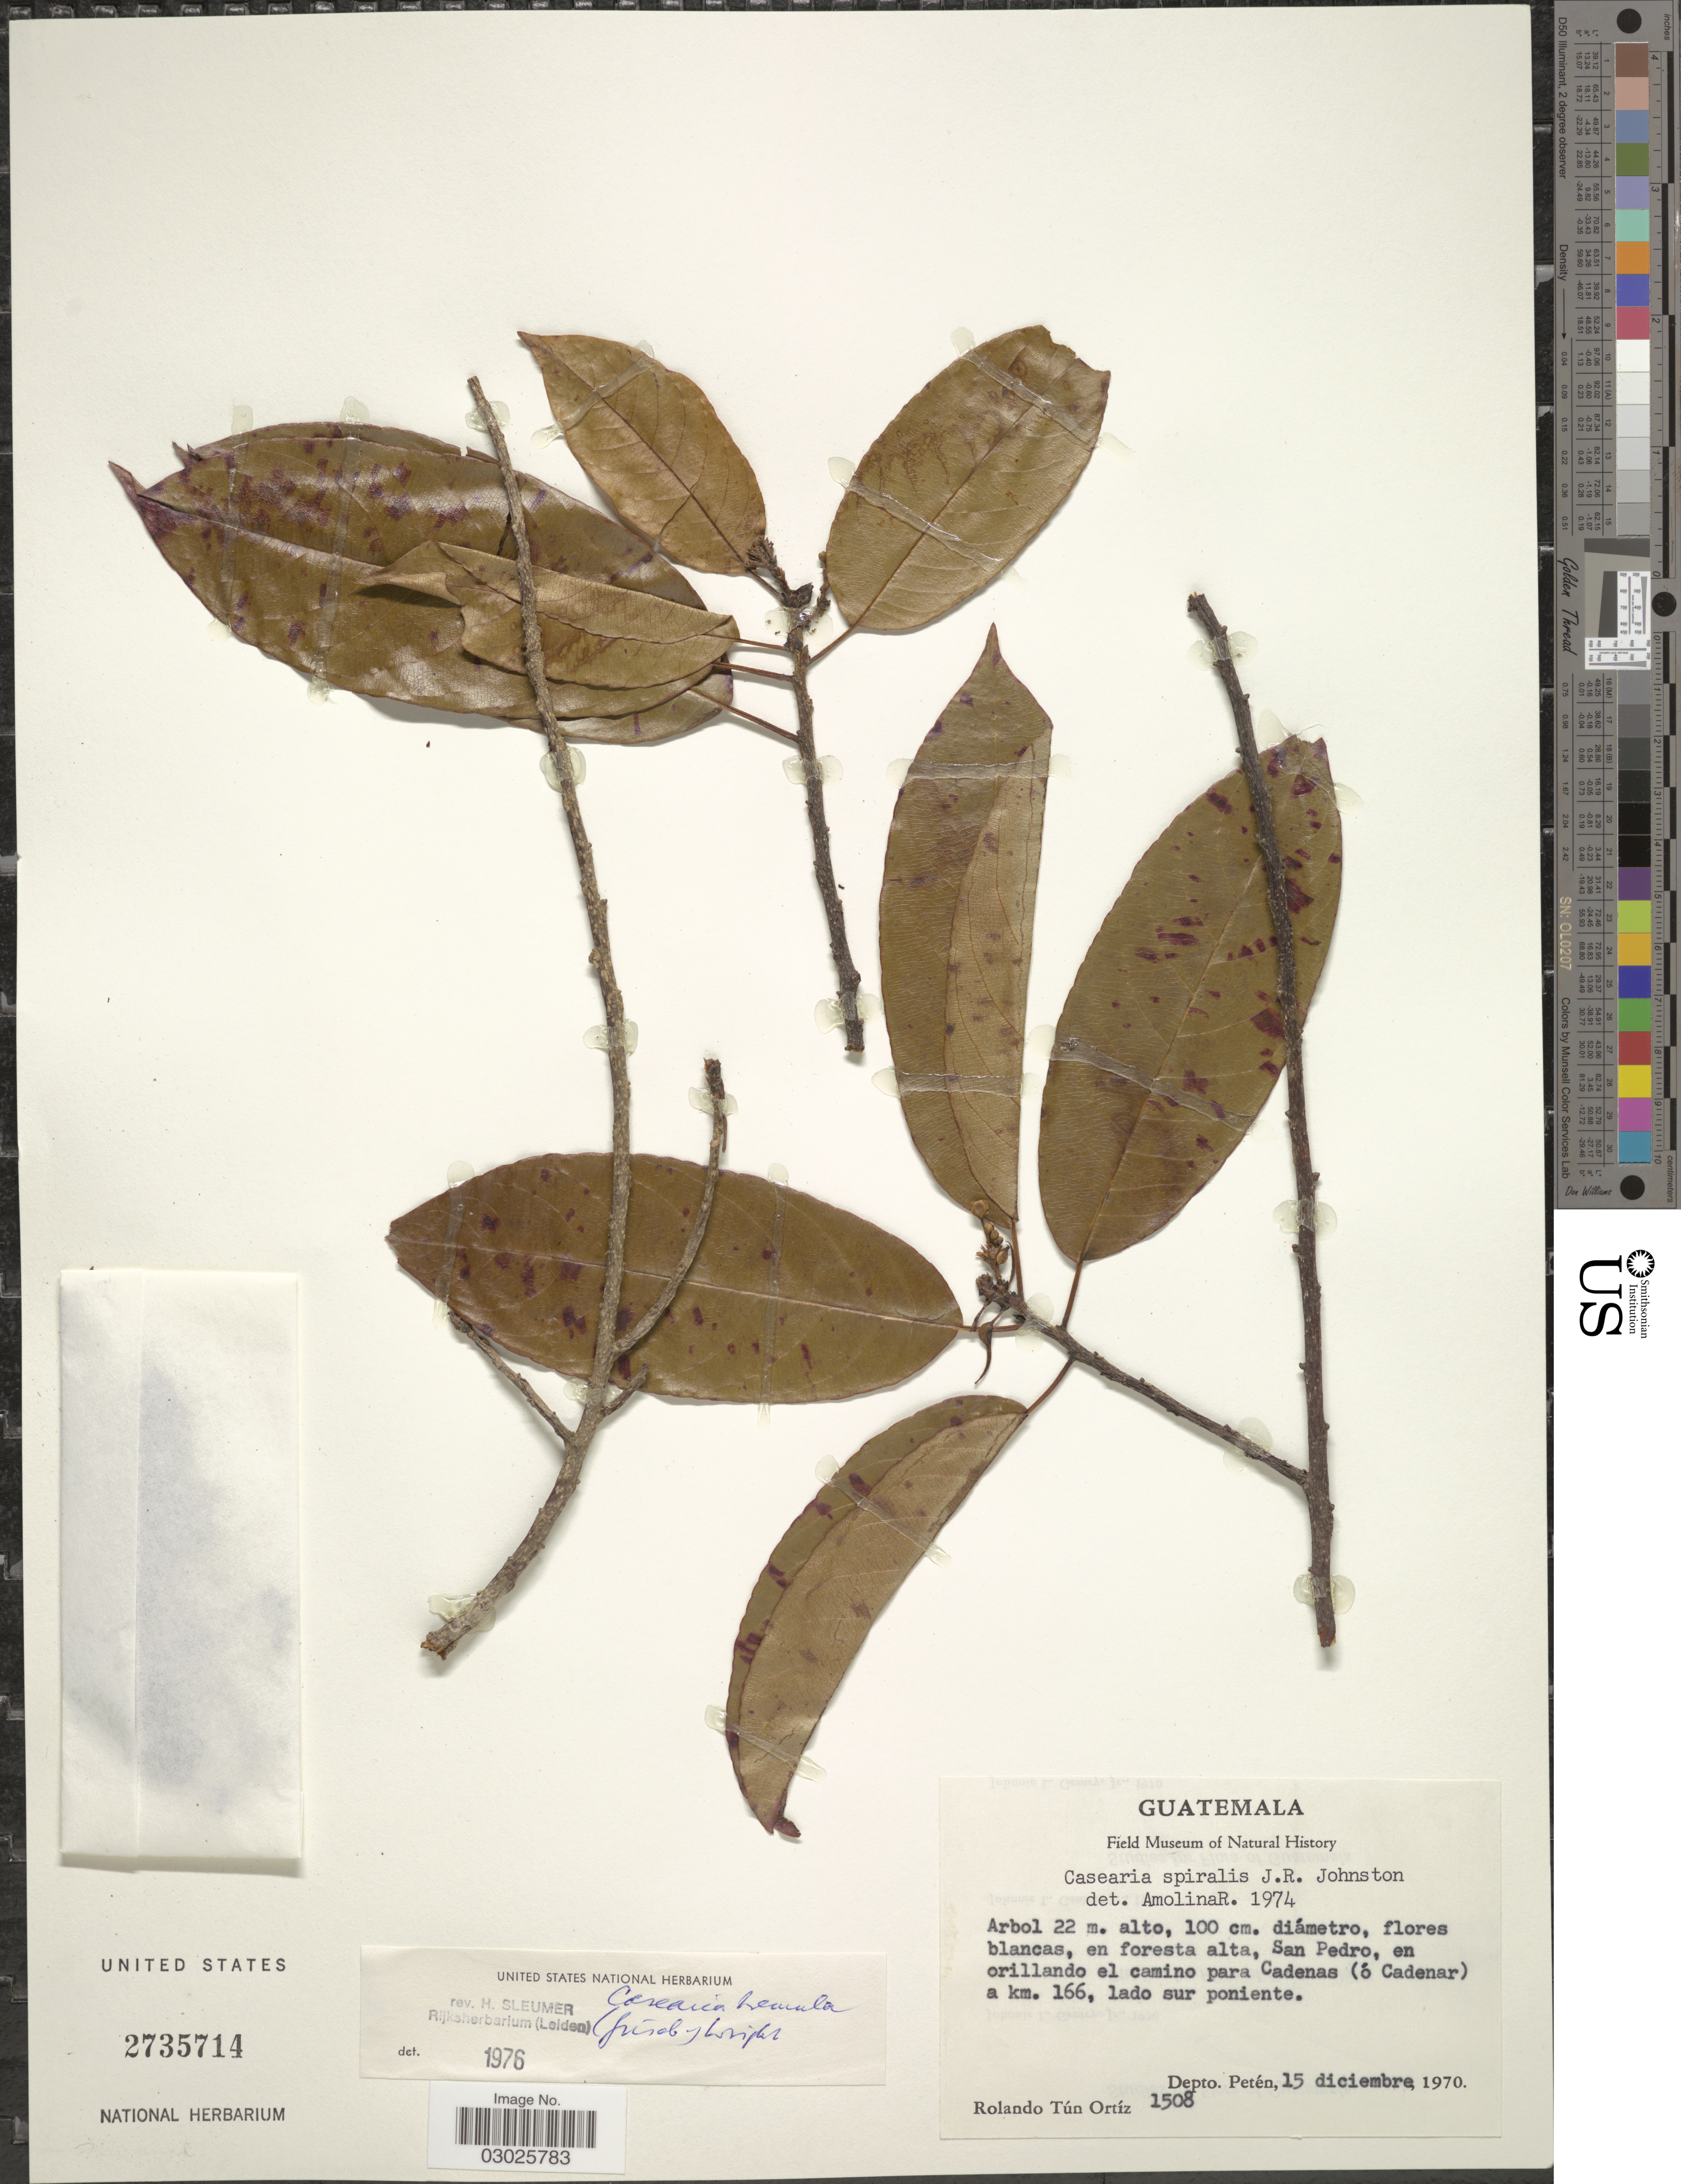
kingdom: Plantae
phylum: Tracheophyta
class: Magnoliopsida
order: Malpighiales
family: Salicaceae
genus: Casearia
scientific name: Casearia tremula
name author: (Griseb.) Griseb. ex C. Wright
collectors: R. Ortiz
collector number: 1508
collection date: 1970-12-15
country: Guatemala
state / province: El Petén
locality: San Pedro, en orillando el camino para Cadenas (ó Cadenar) a km. 166, lado sur poniente. Depto. Petén.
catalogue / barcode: US 2735714